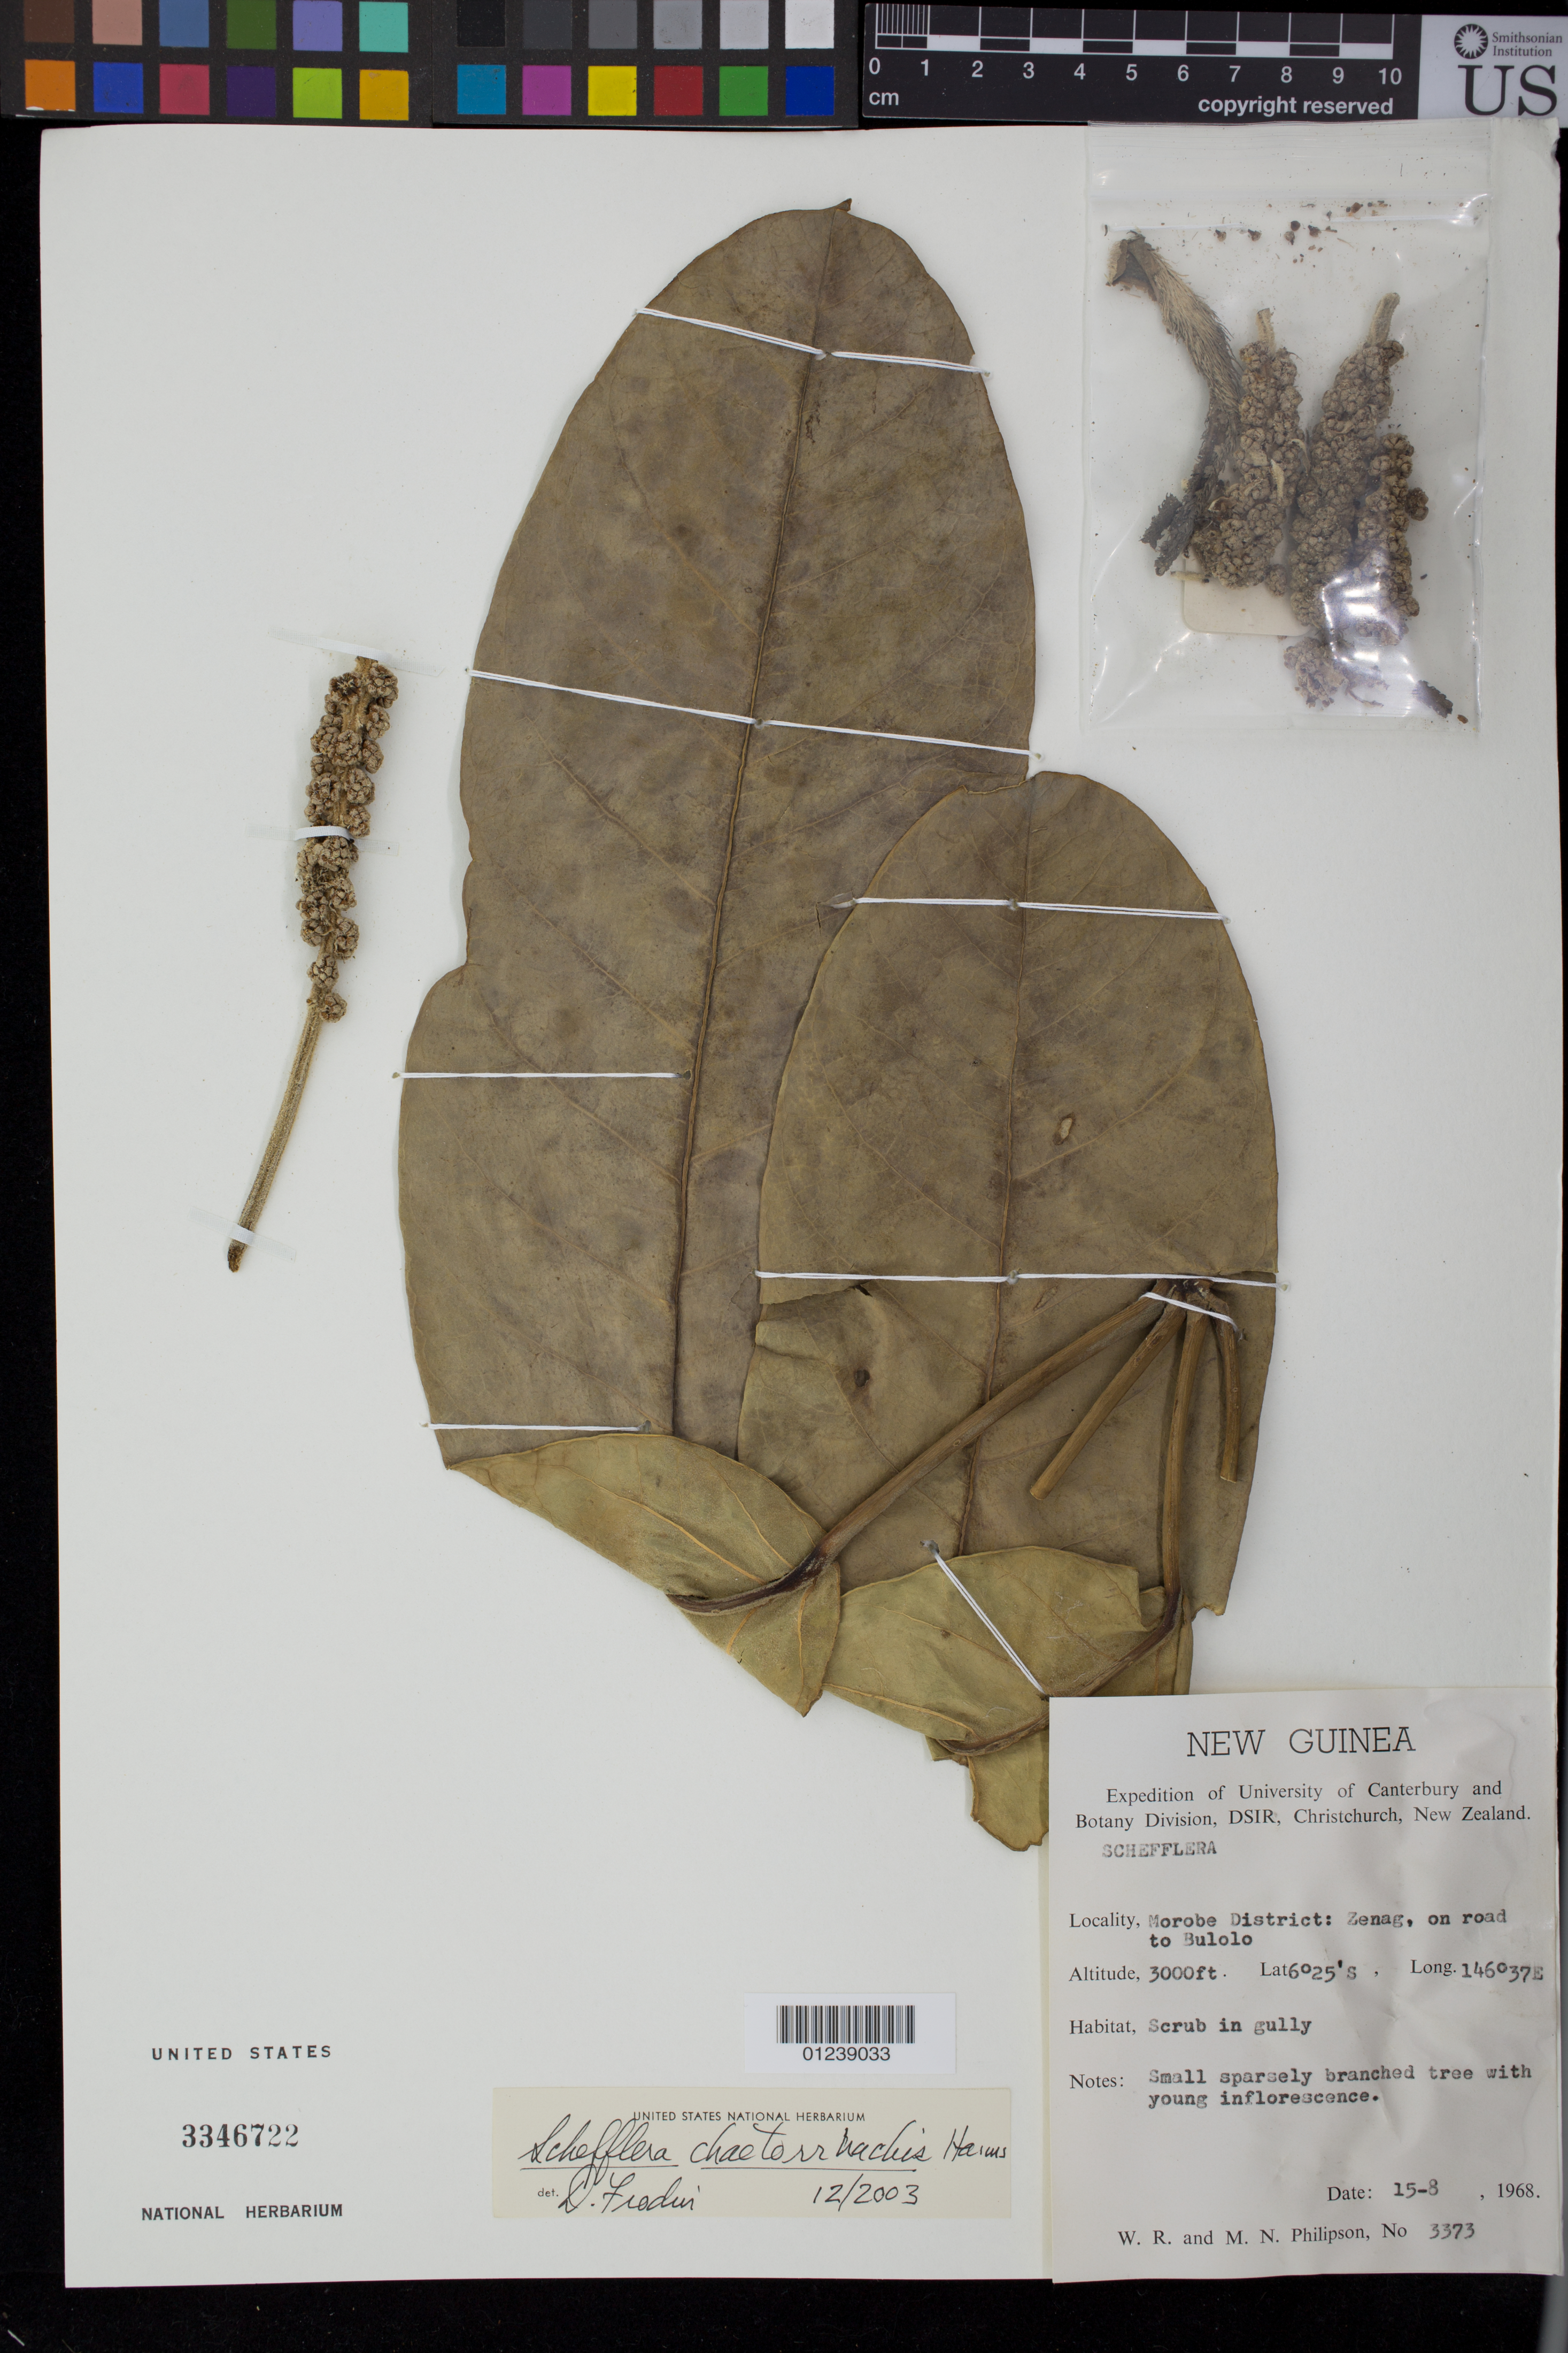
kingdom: Plantae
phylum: Tracheophyta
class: Magnoliopsida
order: Apiales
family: Araliaceae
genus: Heptapleurum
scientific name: Heptapleurum chaetorrhachis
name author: (Harms) Lowry & G. M. Plunkett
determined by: Wagner, W. L., (BOT), Smithsonian Institution - National Museum of Natural History (UNITED STATES)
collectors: W. R. Philipson & M. Philipson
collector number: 3373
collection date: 1968-08-15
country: Papua New Guinea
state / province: Morobe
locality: Zenag, on road to Bulolo.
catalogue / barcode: US 3346722